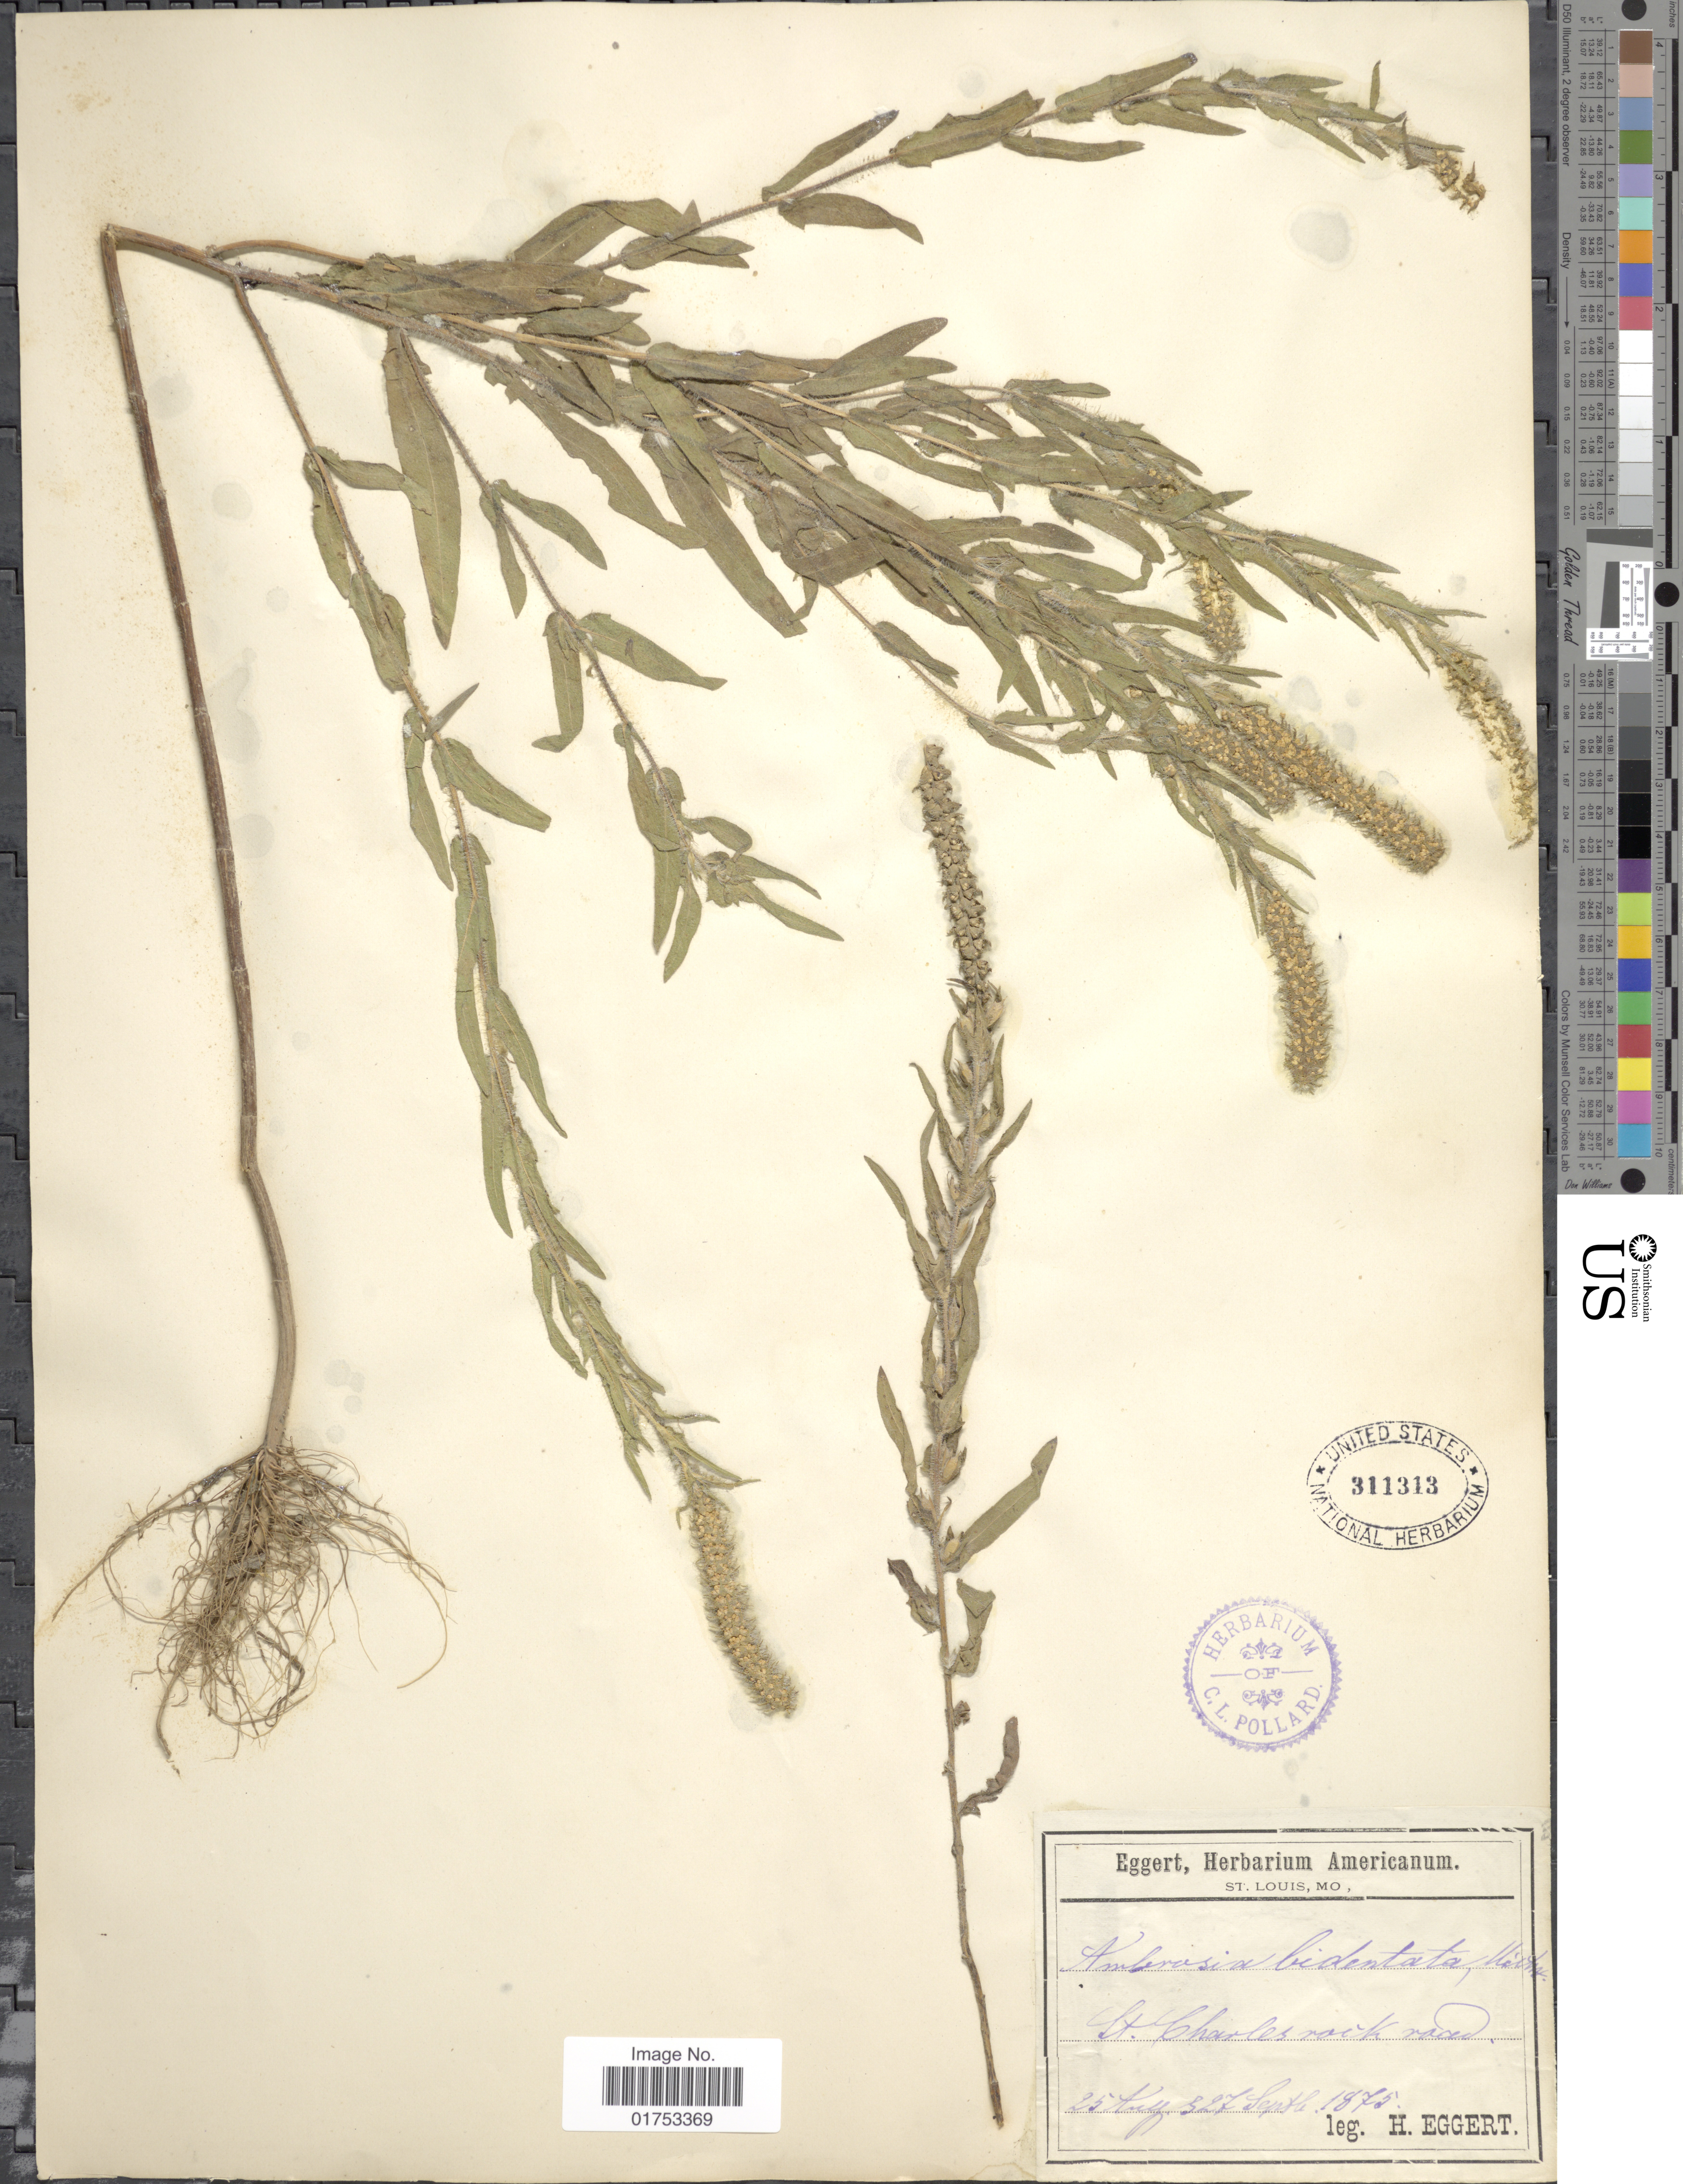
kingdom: Plantae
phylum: Tracheophyta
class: Magnoliopsida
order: Asterales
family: Asteraceae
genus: Ambrosia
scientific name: Ambrosia bidentata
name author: Michx.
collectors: H. Eggert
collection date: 1875-08-25/1875-09-27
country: United States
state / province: Missouri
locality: St. Charles rock road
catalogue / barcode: US 311313